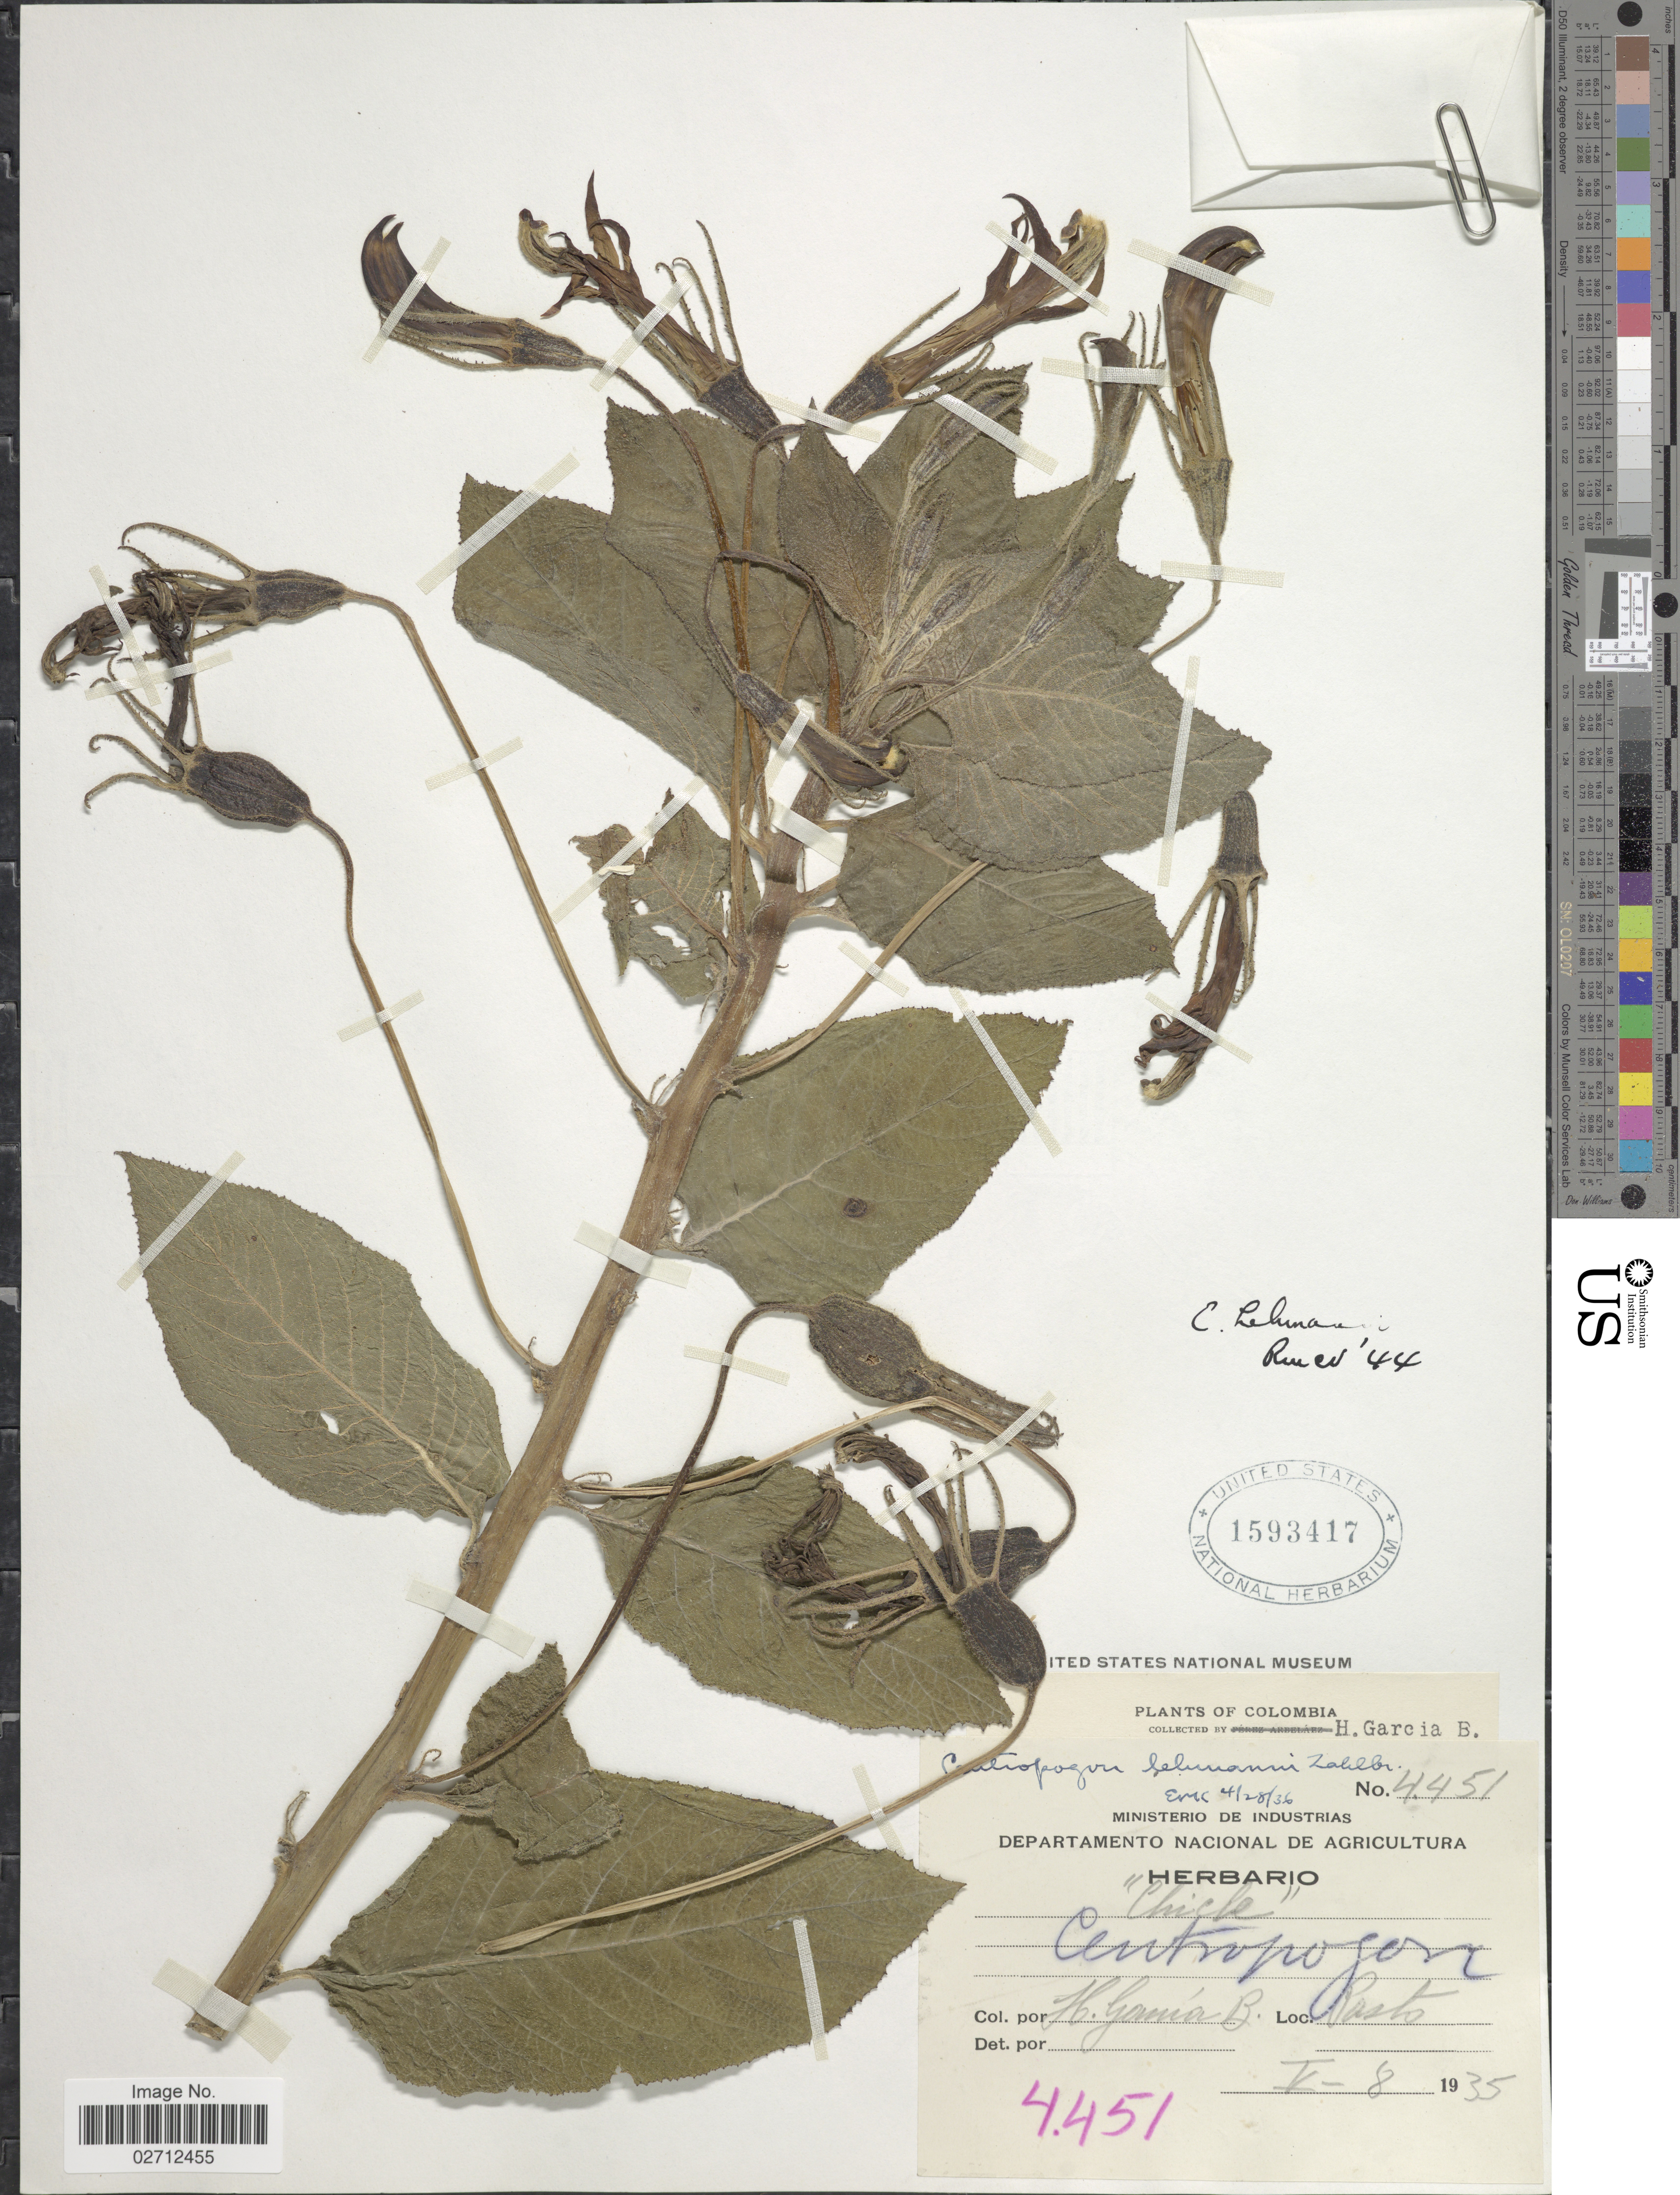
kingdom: Plantae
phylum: Tracheophyta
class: Magnoliopsida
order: Asterales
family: Campanulaceae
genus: Centropogon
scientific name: Centropogon lehmannii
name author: Zahlbr.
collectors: H. García Barriga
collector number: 4451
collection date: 1935-05-08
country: Colombia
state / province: Nariño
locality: Pasto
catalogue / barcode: US 1593417